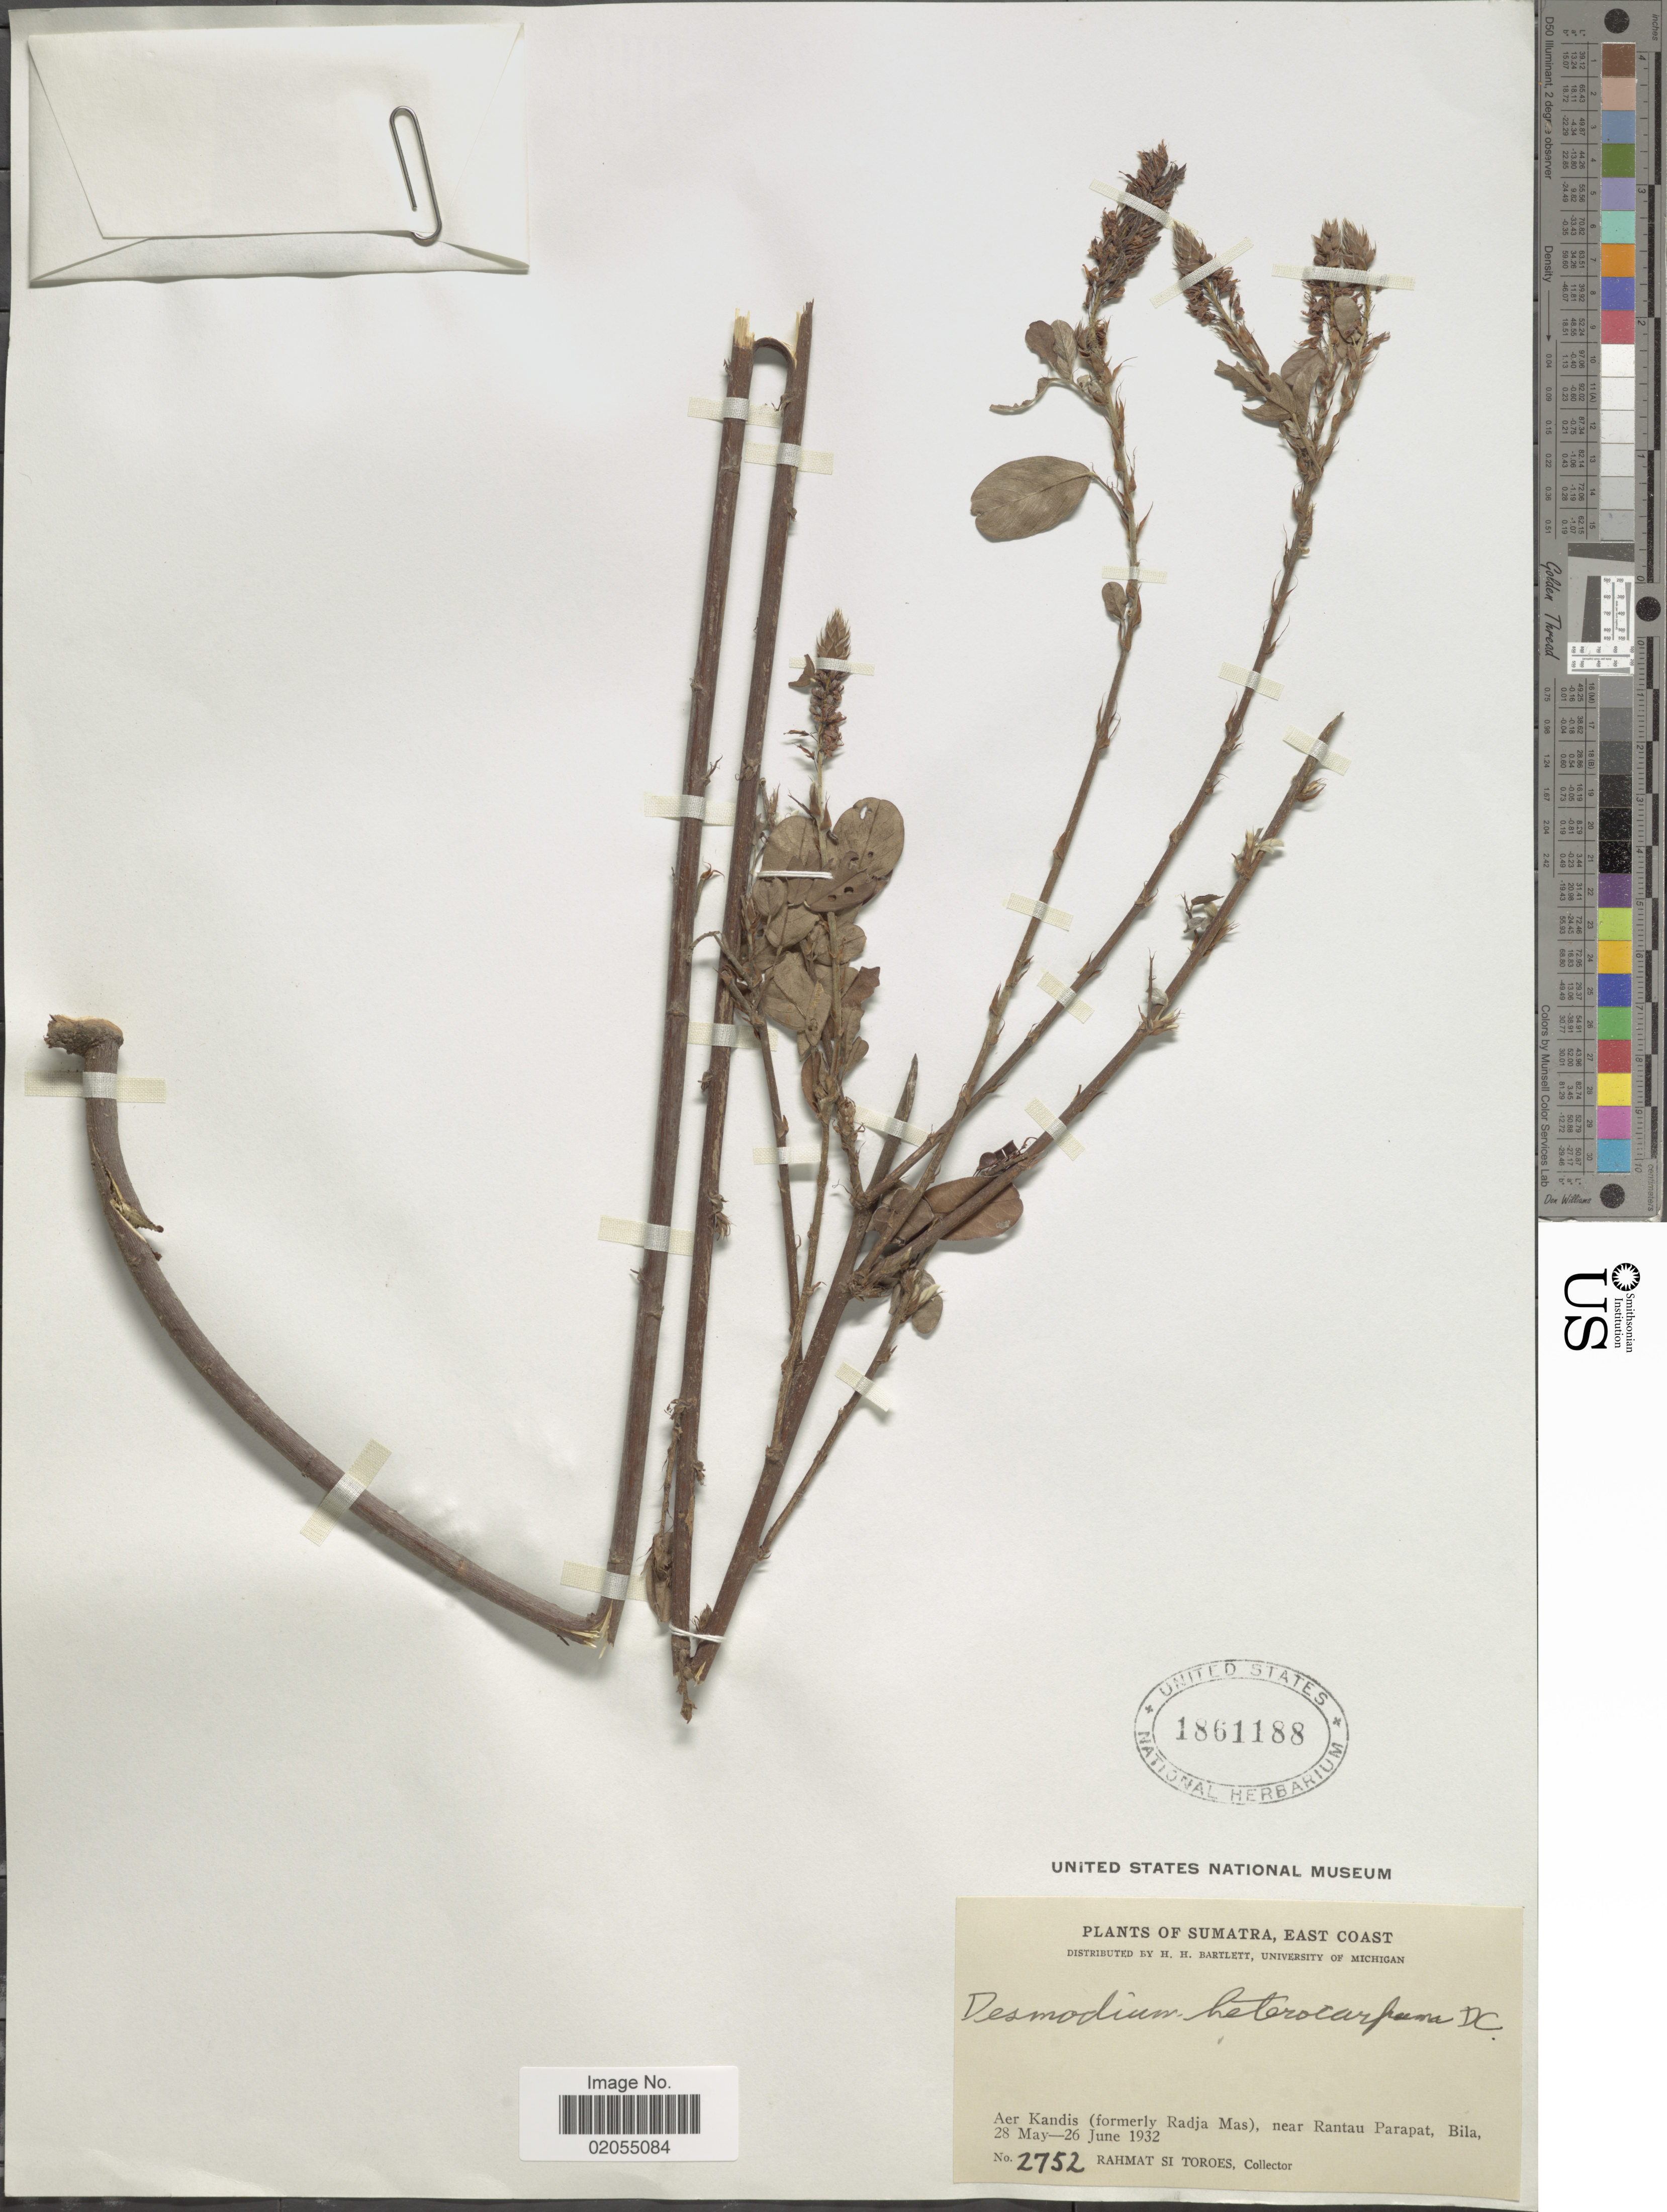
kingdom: Plantae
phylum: Tracheophyta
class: Magnoliopsida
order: Fabales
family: Fabaceae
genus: Grona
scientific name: Grona heterocarpos var. strigosa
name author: (Meeuwen) H. Ohashi & K. Ohashi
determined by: Strong, Mark T., (BOT), Smithsonian Institution - National Museum of Natural History (UNITED STATES)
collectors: Rahmat Si Boeea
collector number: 2752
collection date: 1932-05-28/1932-06-26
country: Indonesia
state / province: Sumatra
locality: Sumatra, East Coast. Aer Kandis (formerly Radja Mas), near Rantau Parapat, Bila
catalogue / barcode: US 1861188